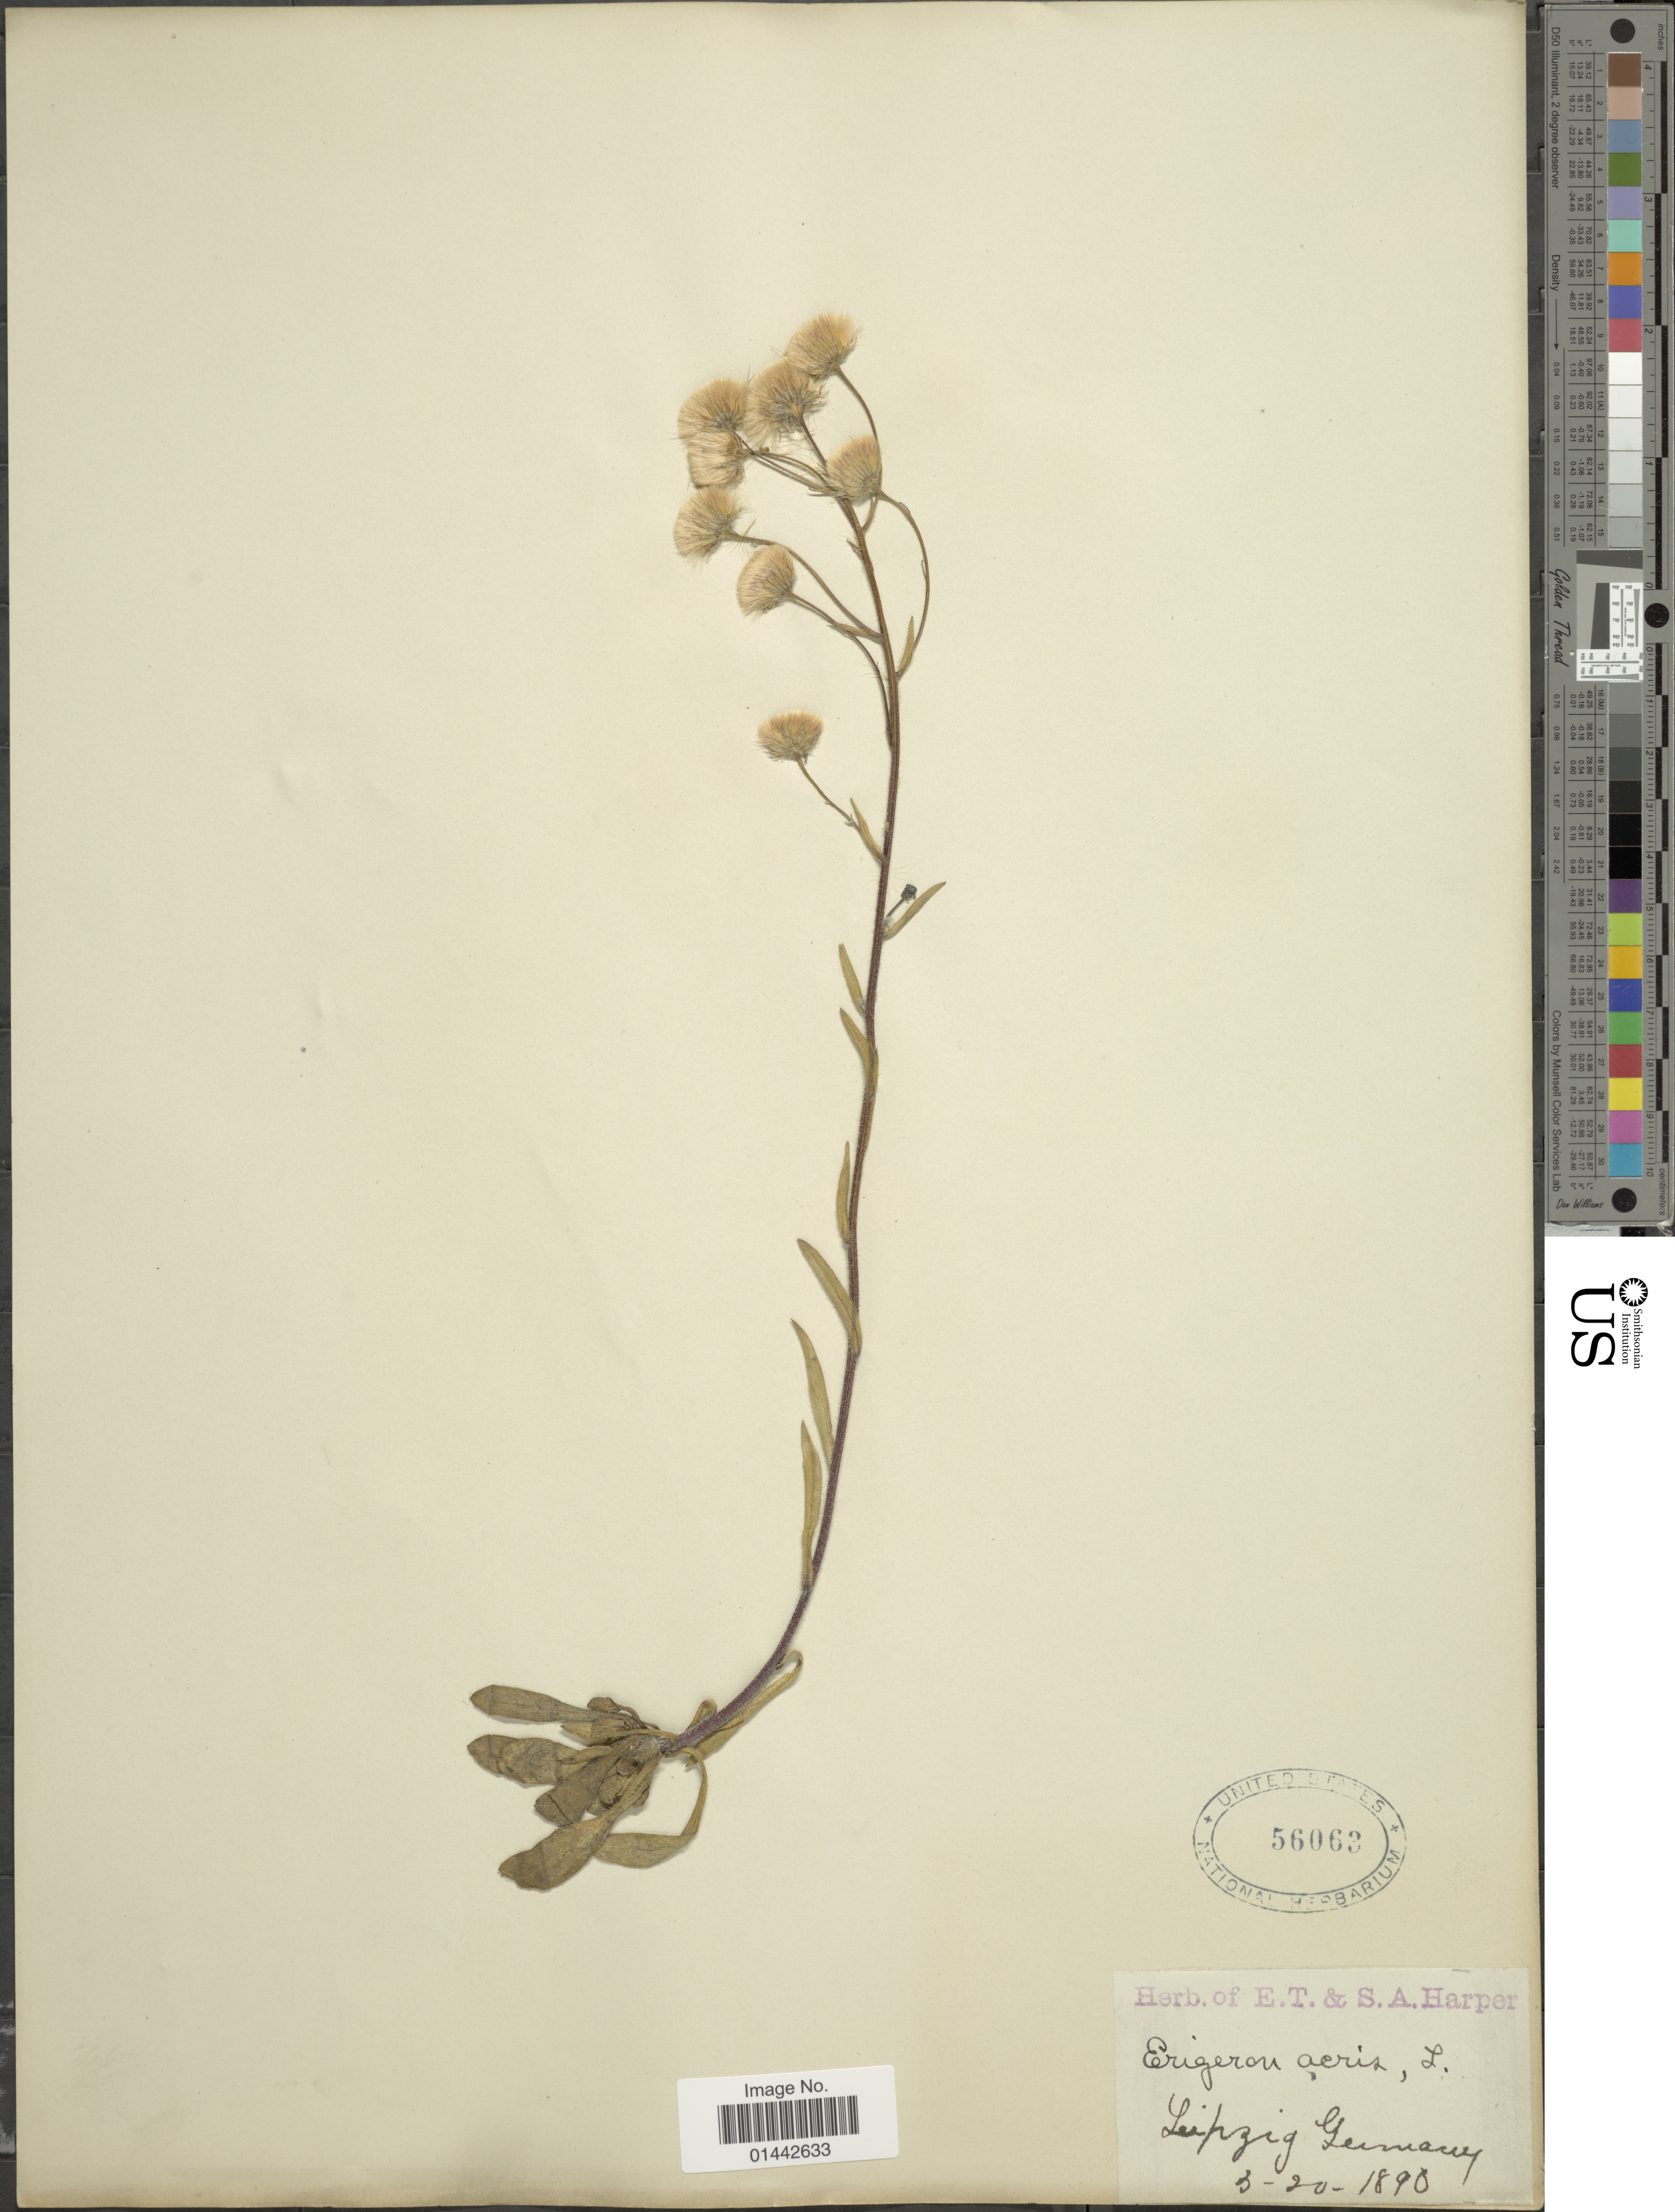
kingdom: Plantae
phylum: Tracheophyta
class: Magnoliopsida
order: Asterales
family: Asteraceae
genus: Erigeron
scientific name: Erigeron acris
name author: L.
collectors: ex herb. S.A. Harper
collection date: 1890-03-20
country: Germany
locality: Leipzig.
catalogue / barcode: US 56063